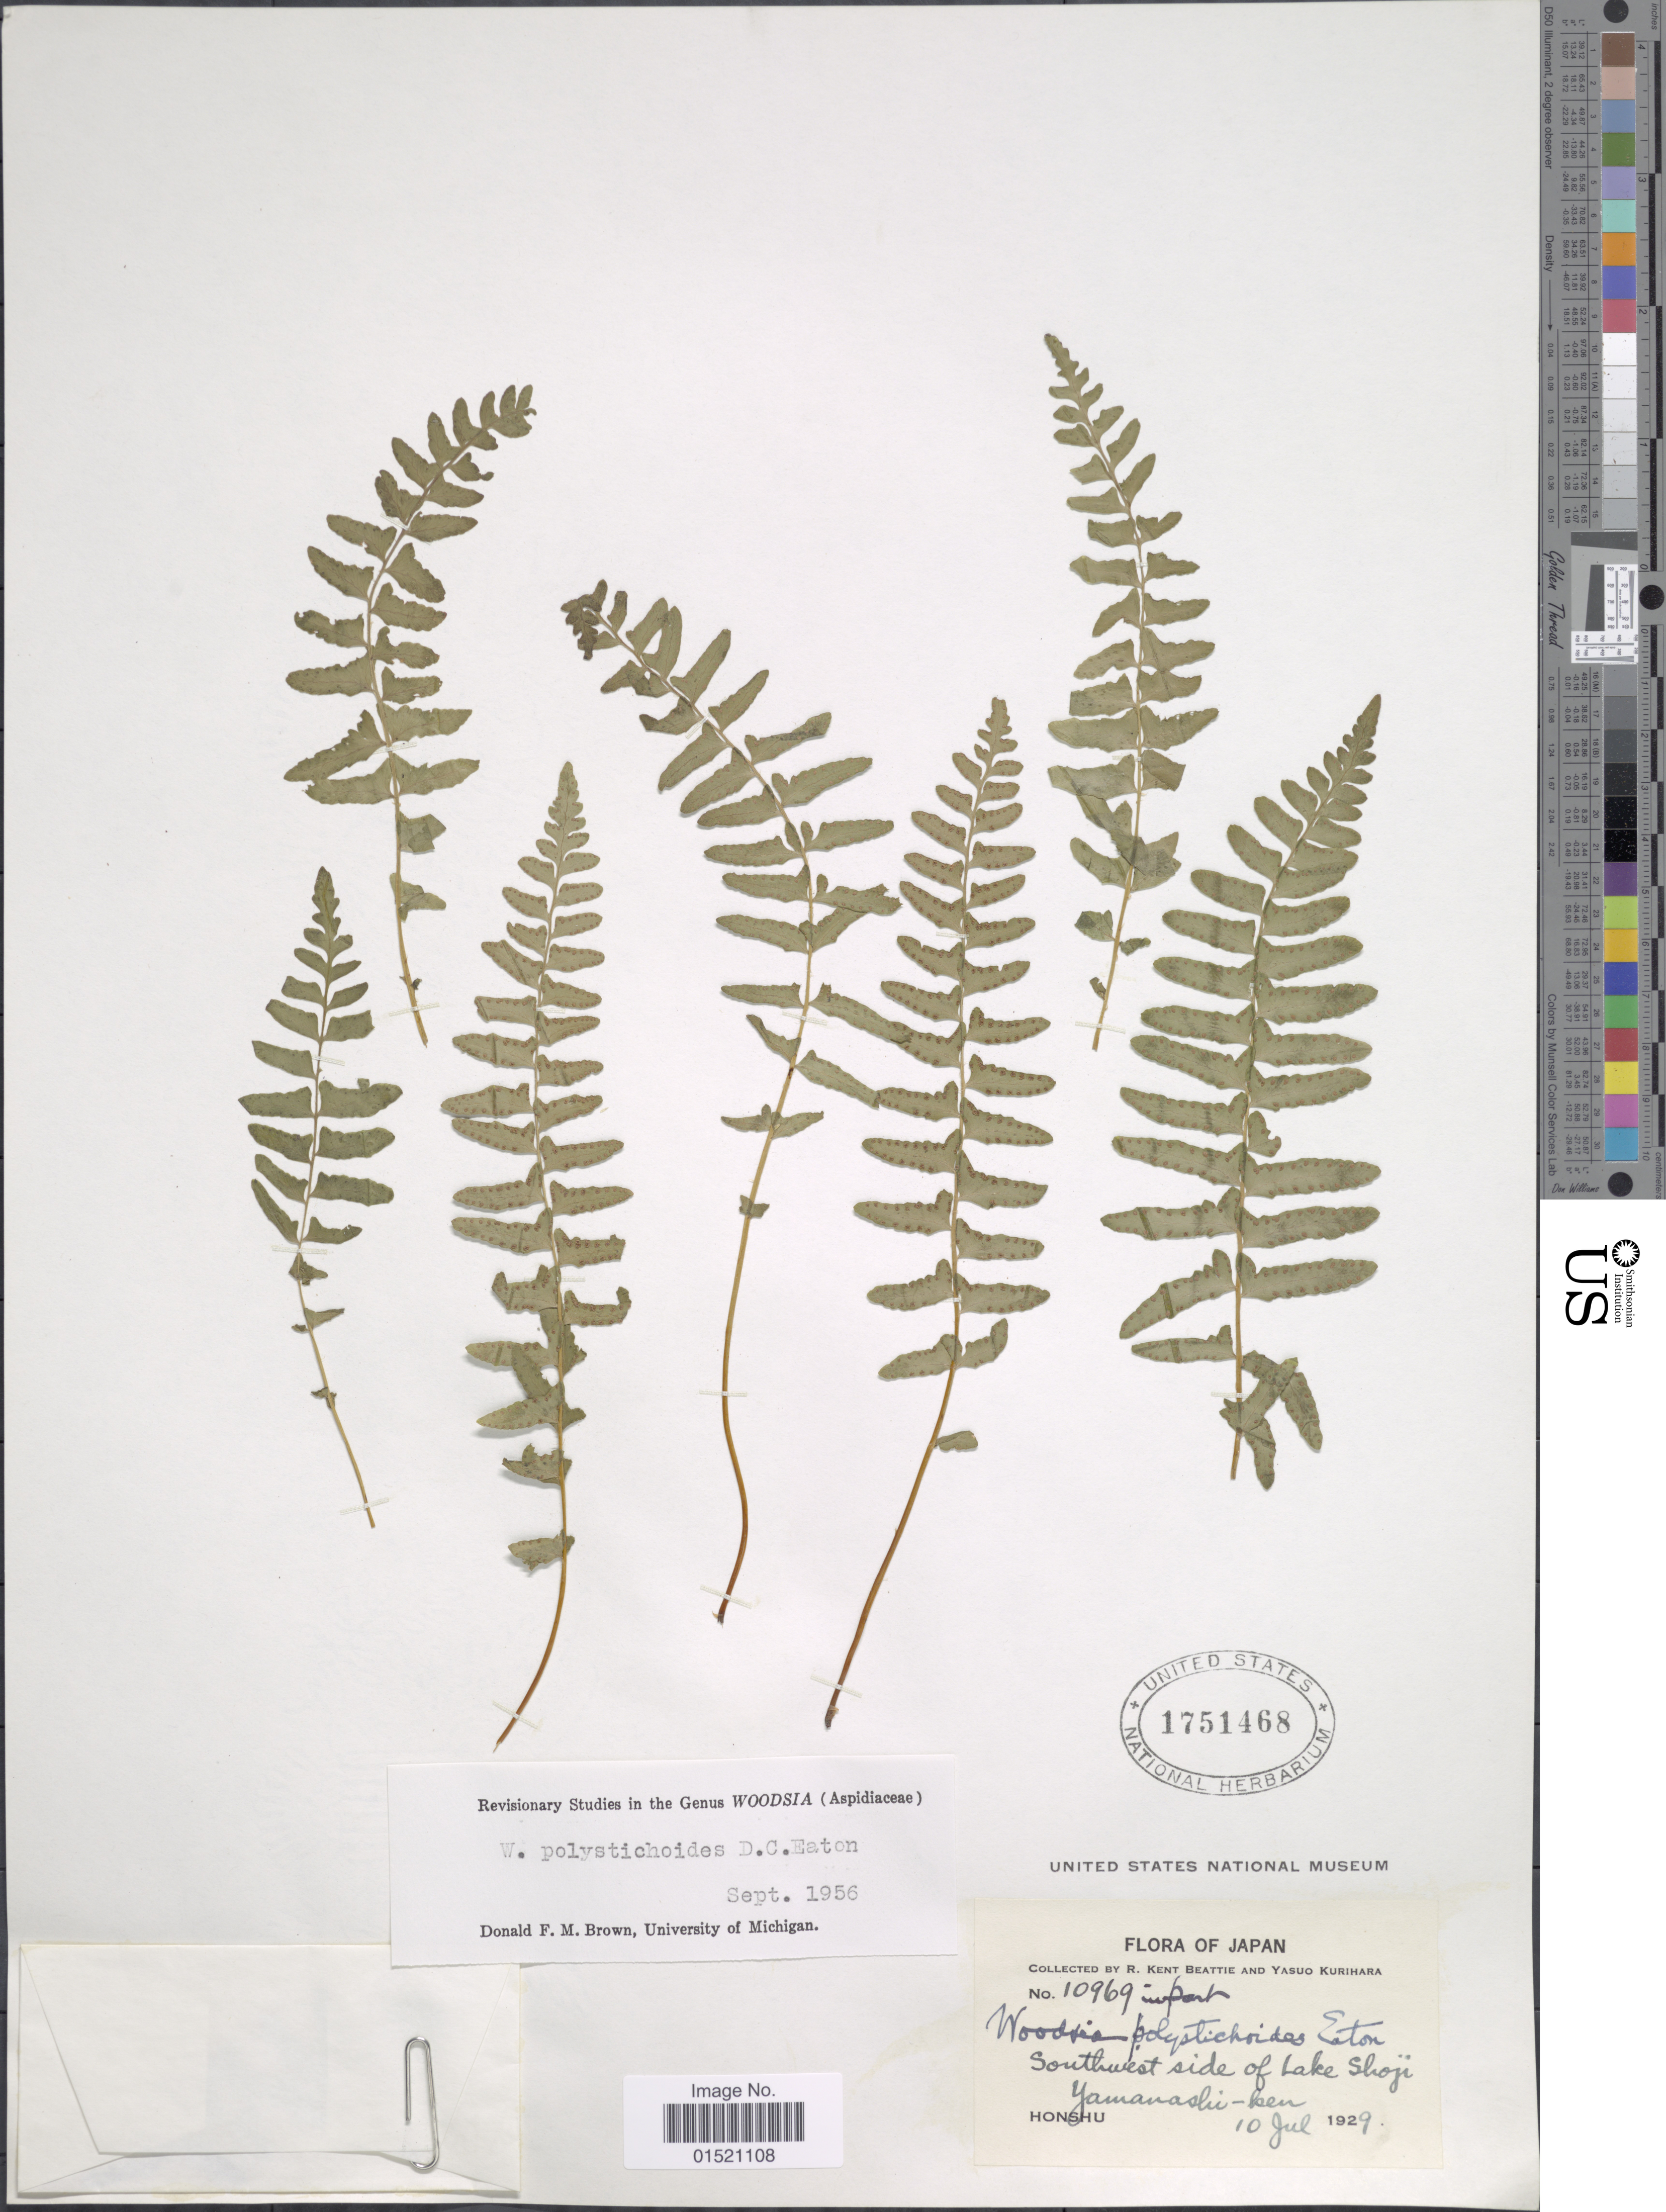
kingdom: Plantae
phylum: Tracheophyta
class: Polypodiopsida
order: Polypodiales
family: Woodsiaceae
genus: Woodsia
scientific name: Woodsia polystichoides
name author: D.C. Eaton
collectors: R. K. Beattie & Y. Kurihara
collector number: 10969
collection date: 1929-07-10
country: Japan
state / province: Yamanasi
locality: Southwest side of Lake Shoji Yamanashi-ken, Honshu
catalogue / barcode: US 1751468